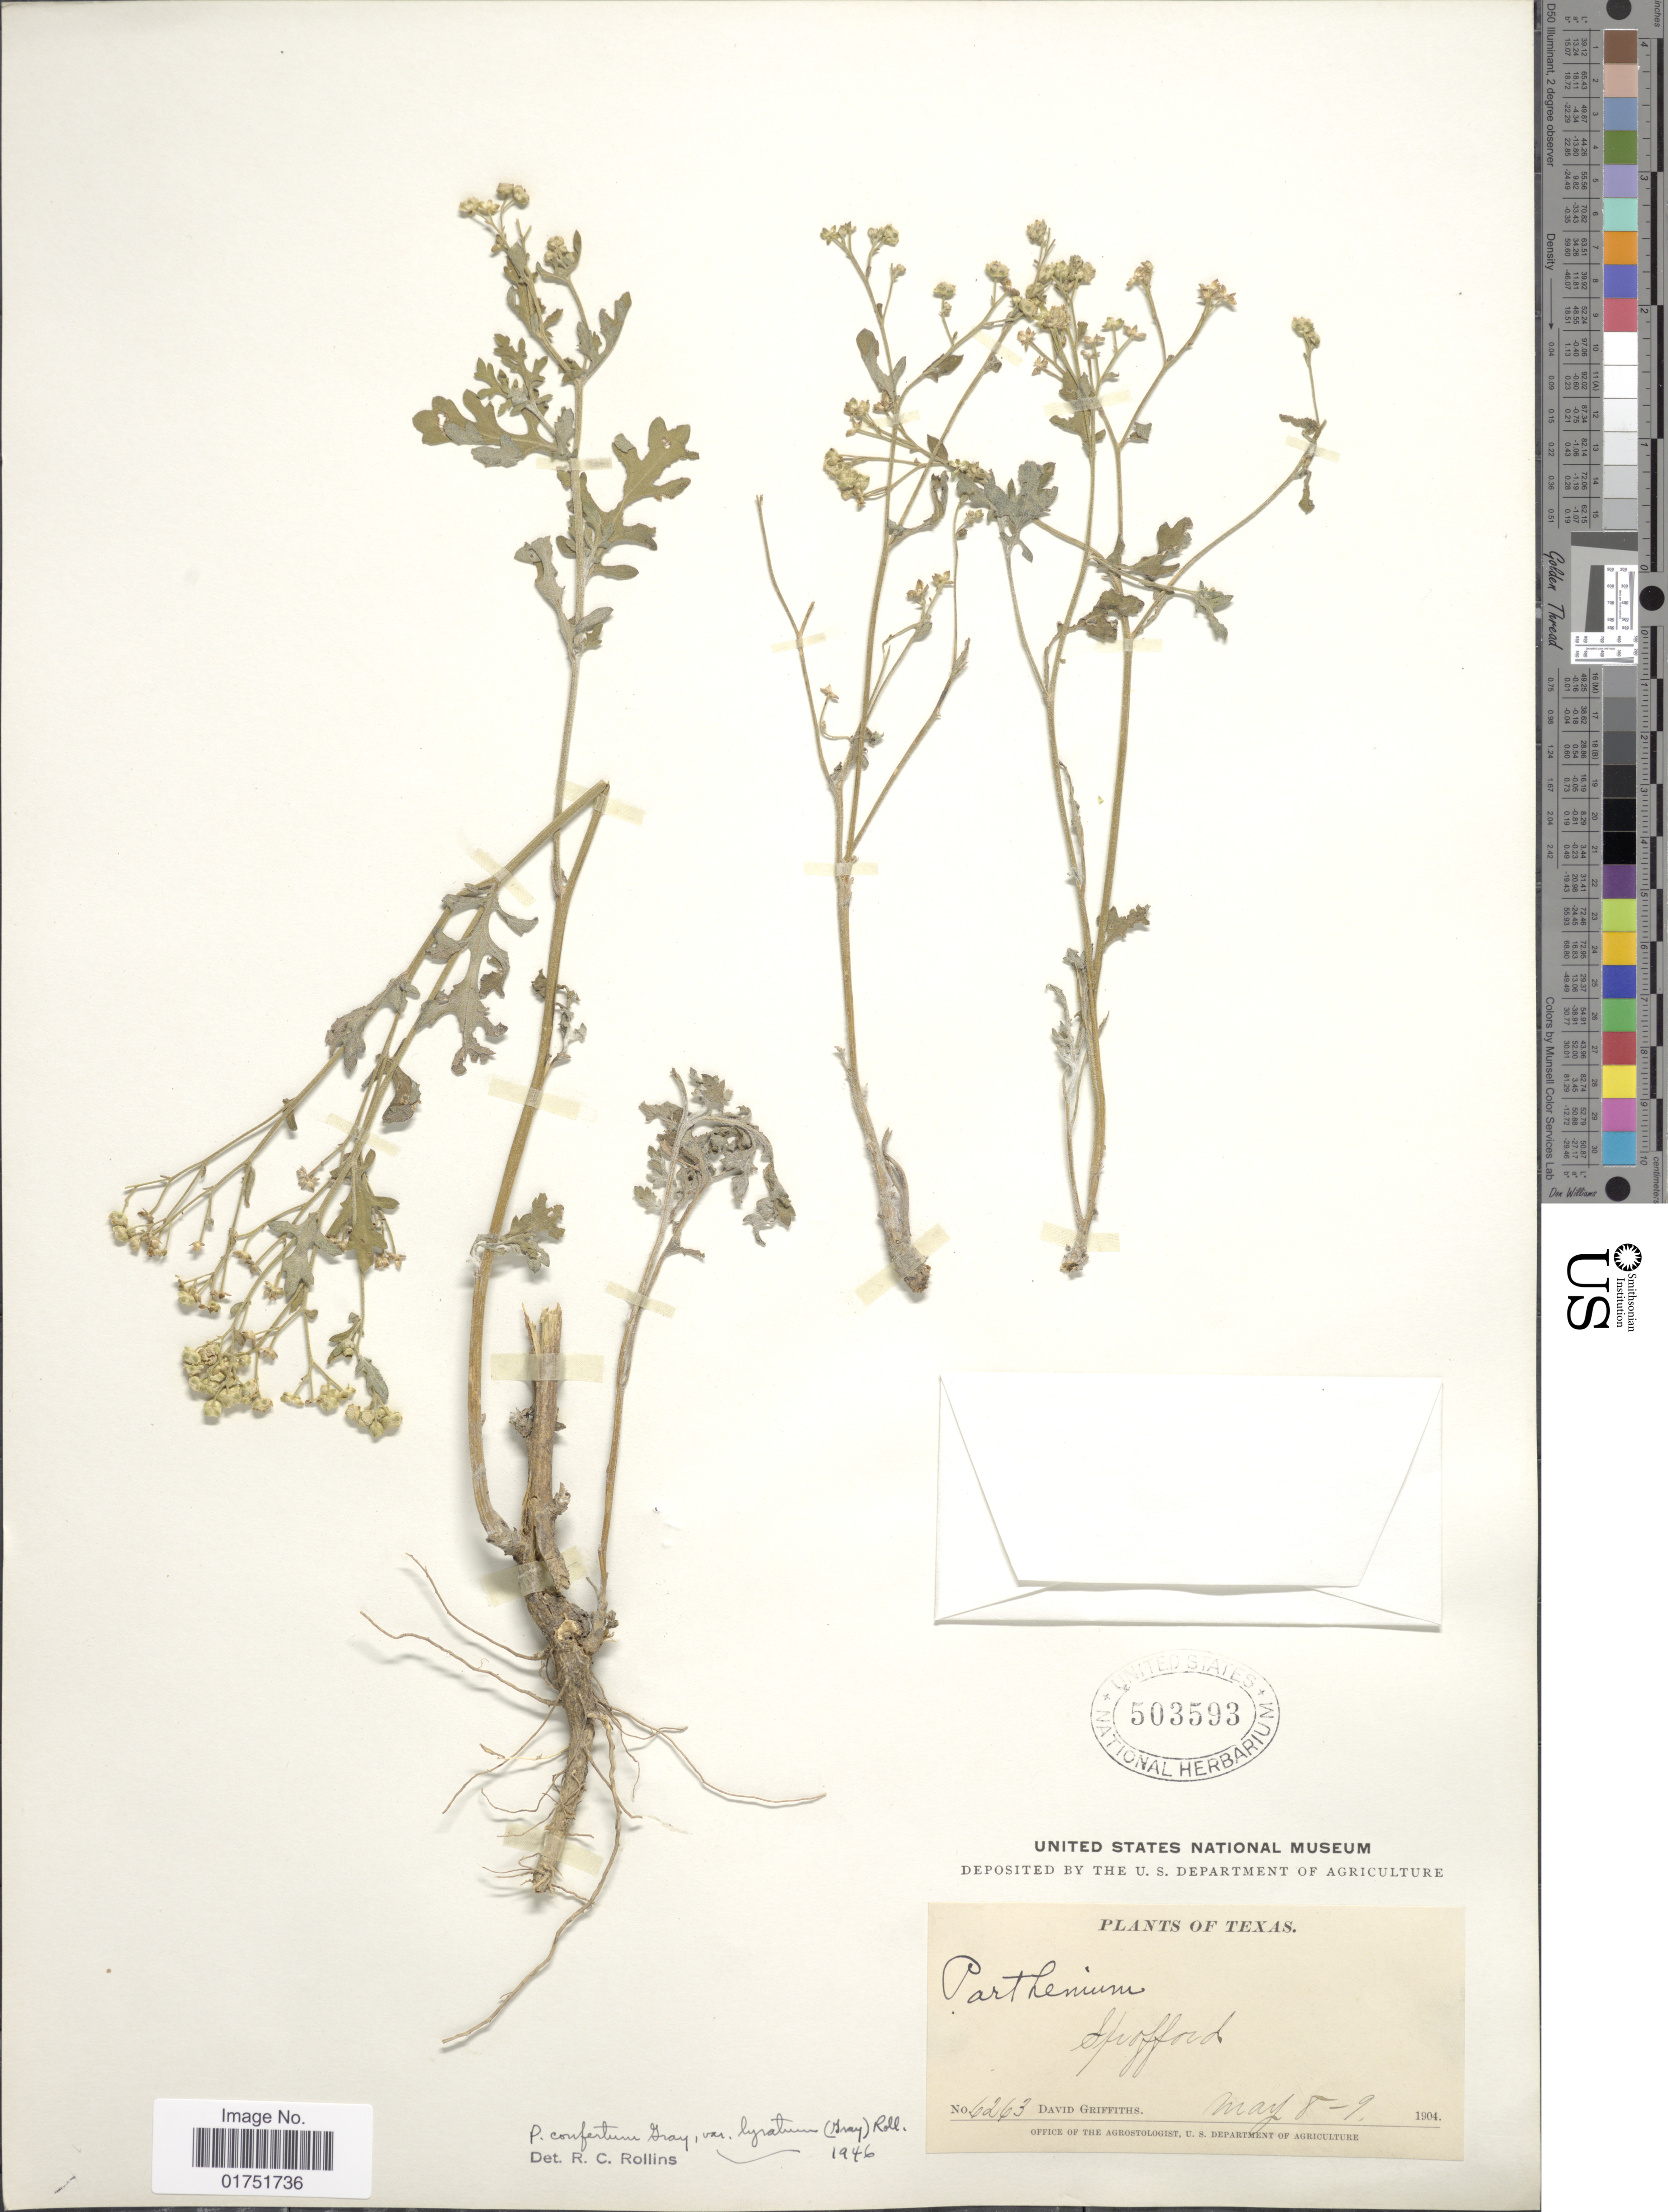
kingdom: Plantae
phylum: Tracheophyta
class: Magnoliopsida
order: Asterales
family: Asteraceae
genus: Parthenium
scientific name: Parthenium confertum var. lyratum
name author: (A. Gray) Rollins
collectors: D. Griffiths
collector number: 6263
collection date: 1904-05-08/1904-05-09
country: United States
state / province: Texas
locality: Spofford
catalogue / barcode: US 503593